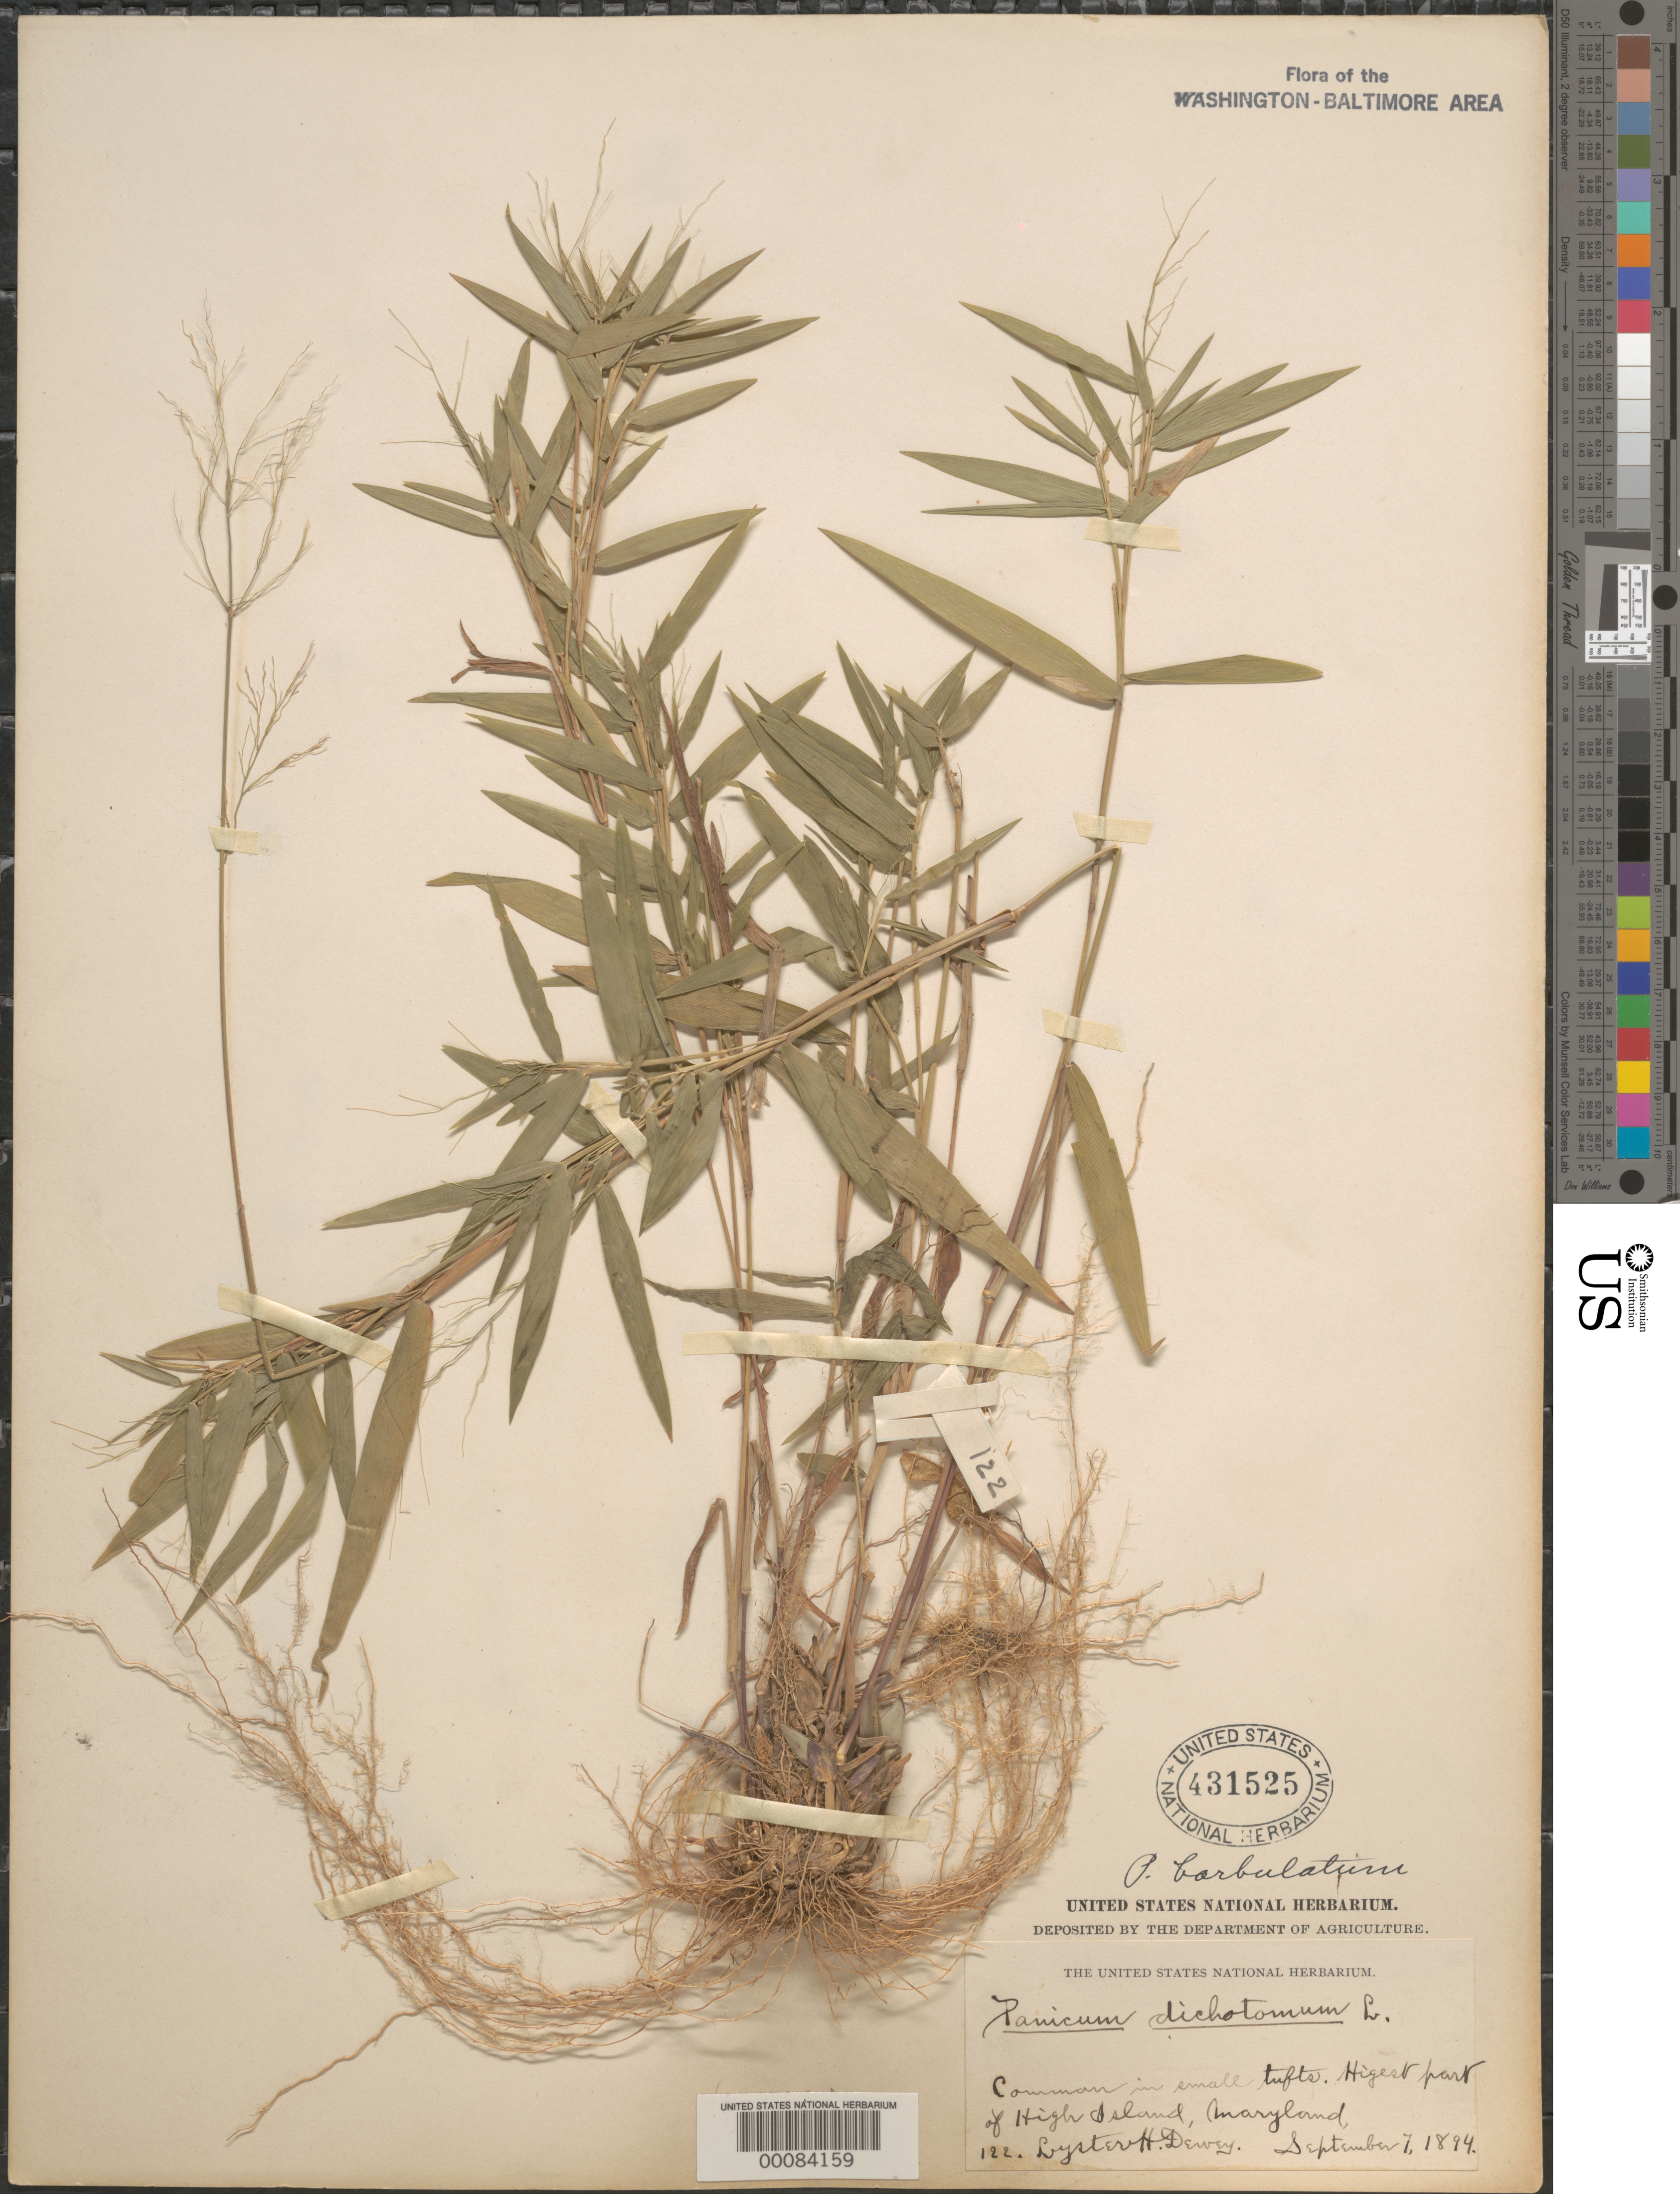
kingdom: Plantae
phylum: Tracheophyta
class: Liliopsida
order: Poales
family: Poaceae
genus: Dichanthelium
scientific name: Dichanthelium dichotomum var. dichotomum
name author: (L.) Gould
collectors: L. H. Dewey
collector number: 122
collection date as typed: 07 Sep 1894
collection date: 1894-09-07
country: United States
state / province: Maryland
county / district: Montgomery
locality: High Island C. & O. Canal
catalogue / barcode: US 431525